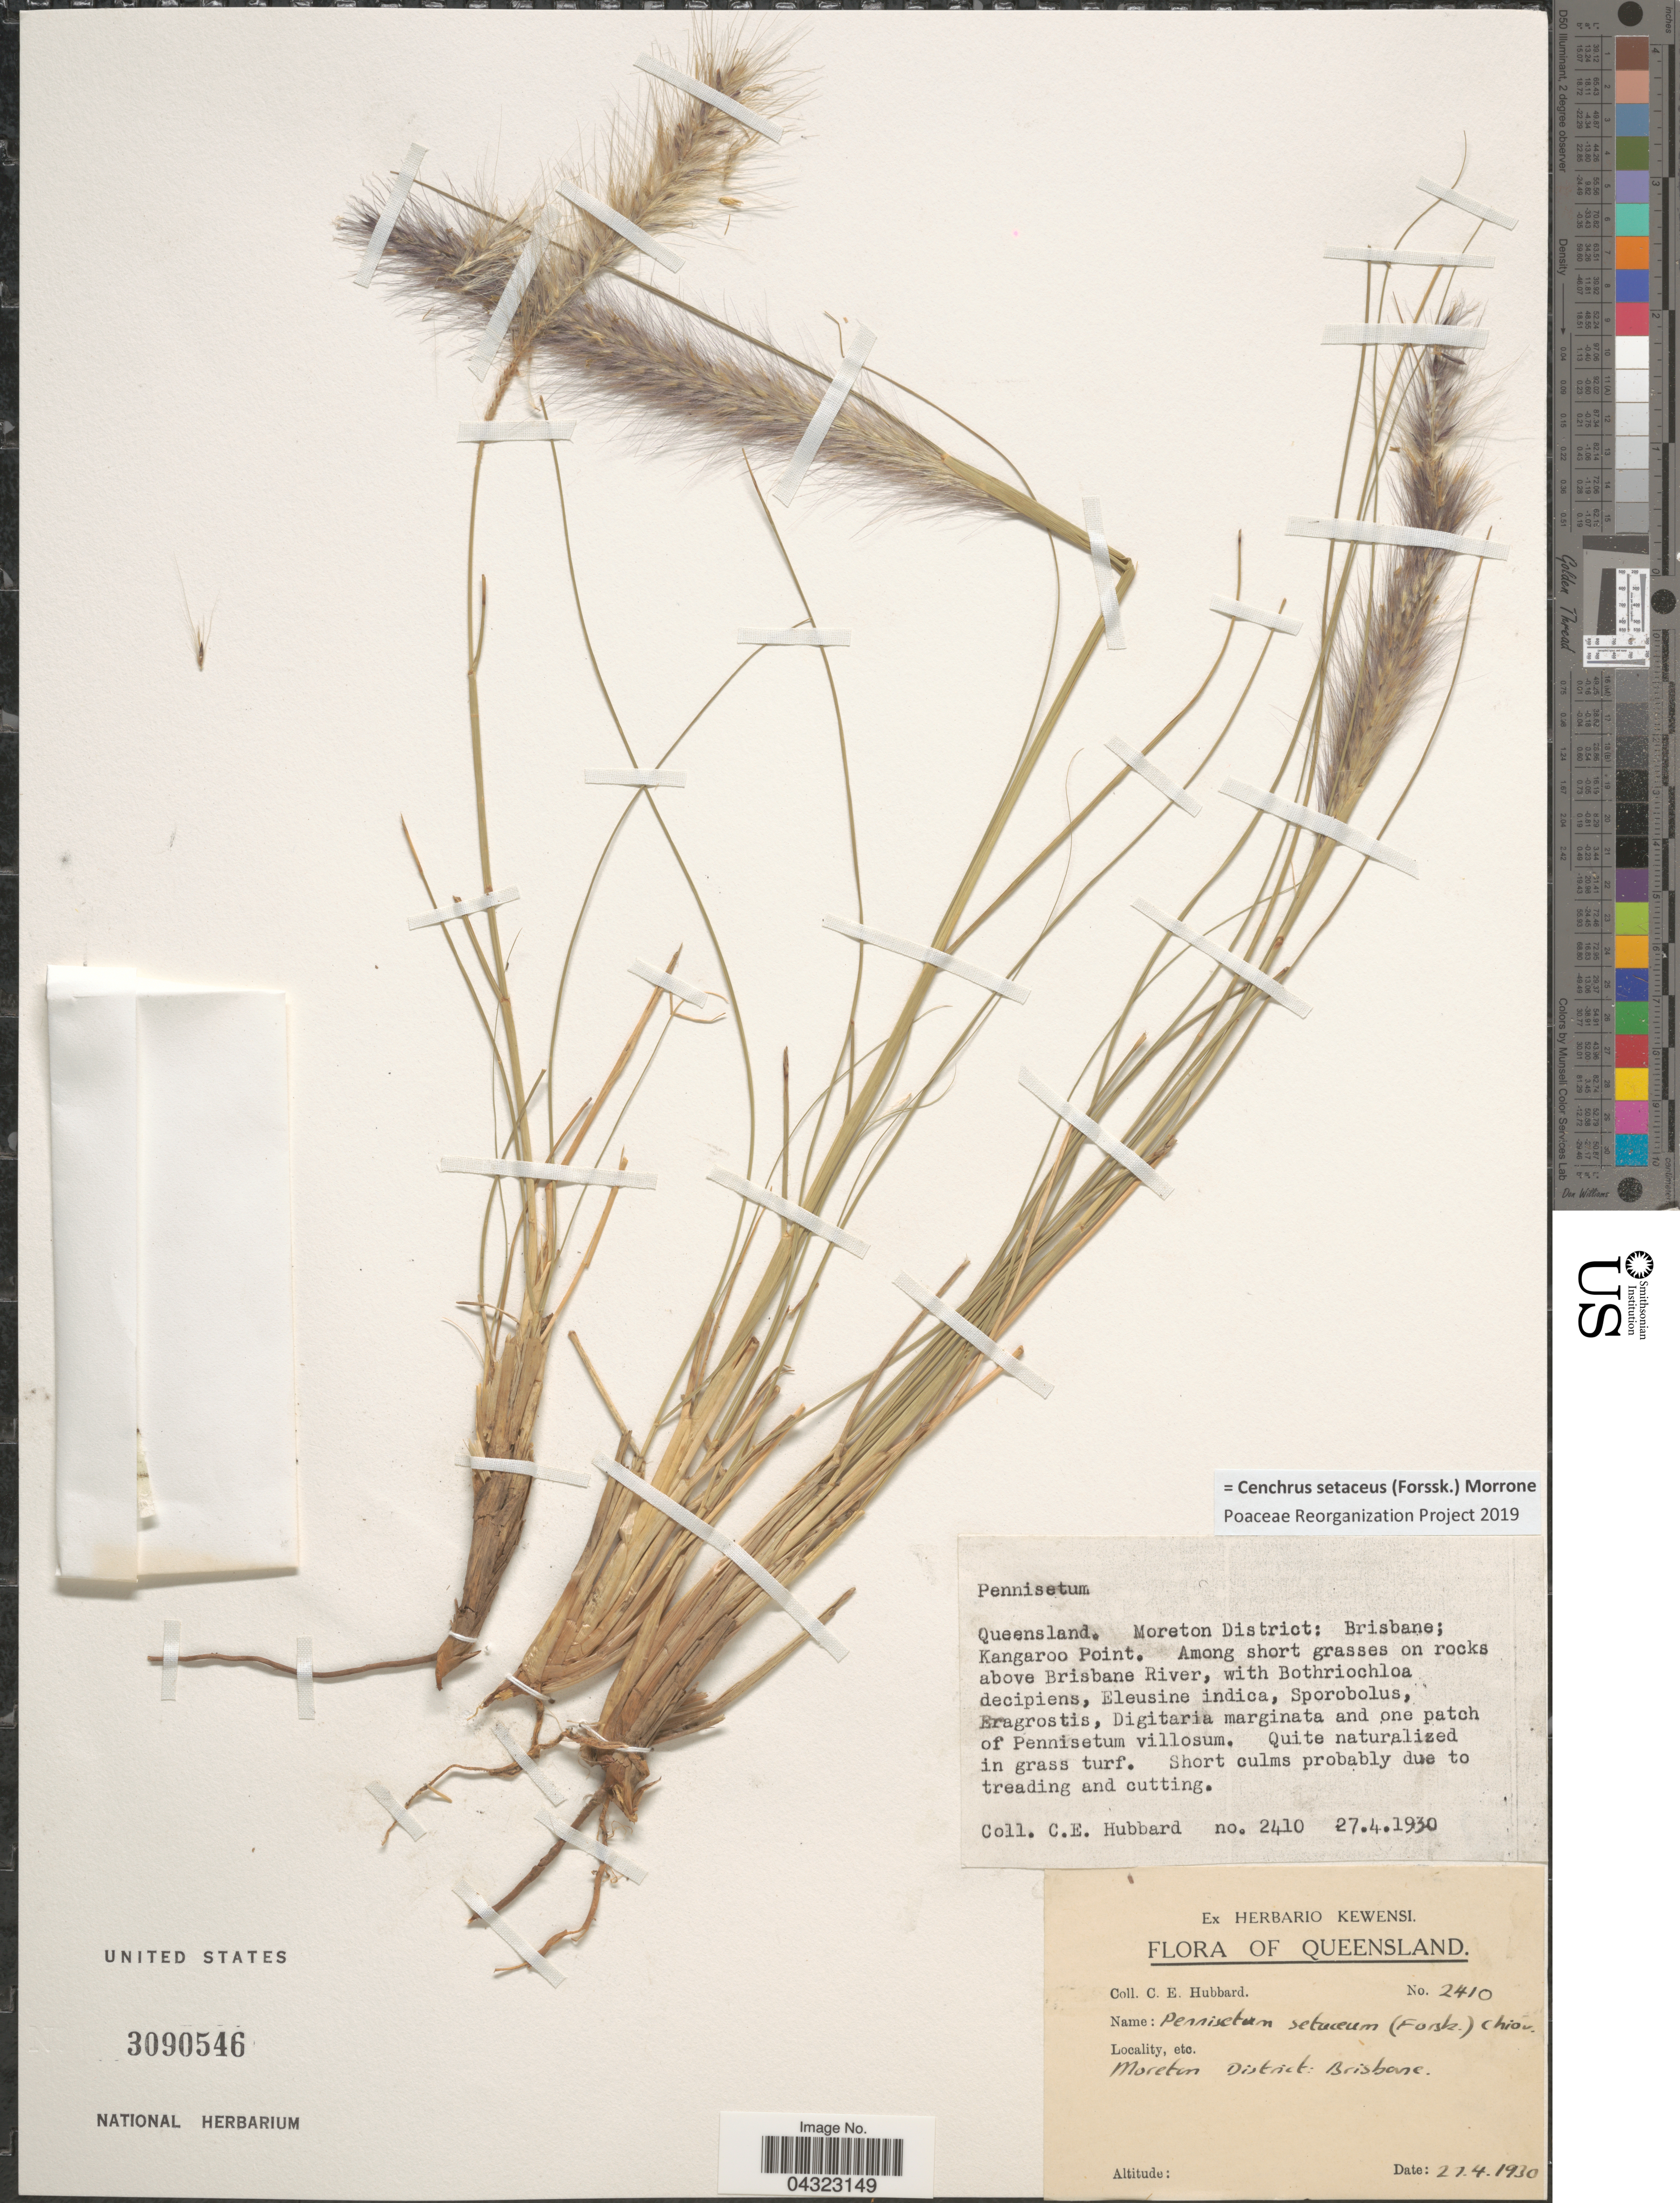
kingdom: Plantae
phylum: Tracheophyta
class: Liliopsida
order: Poales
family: Poaceae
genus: Cenchrus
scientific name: Cenchrus setaceus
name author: (Forssk.) Morrone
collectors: C. E. Hubbard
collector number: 2410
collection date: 1930-04-27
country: Australia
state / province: Queensland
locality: Moreton District: Brisbane; Kangaroo Point. Among short grasses on rocks above Brisbane River.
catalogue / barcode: US 3090546